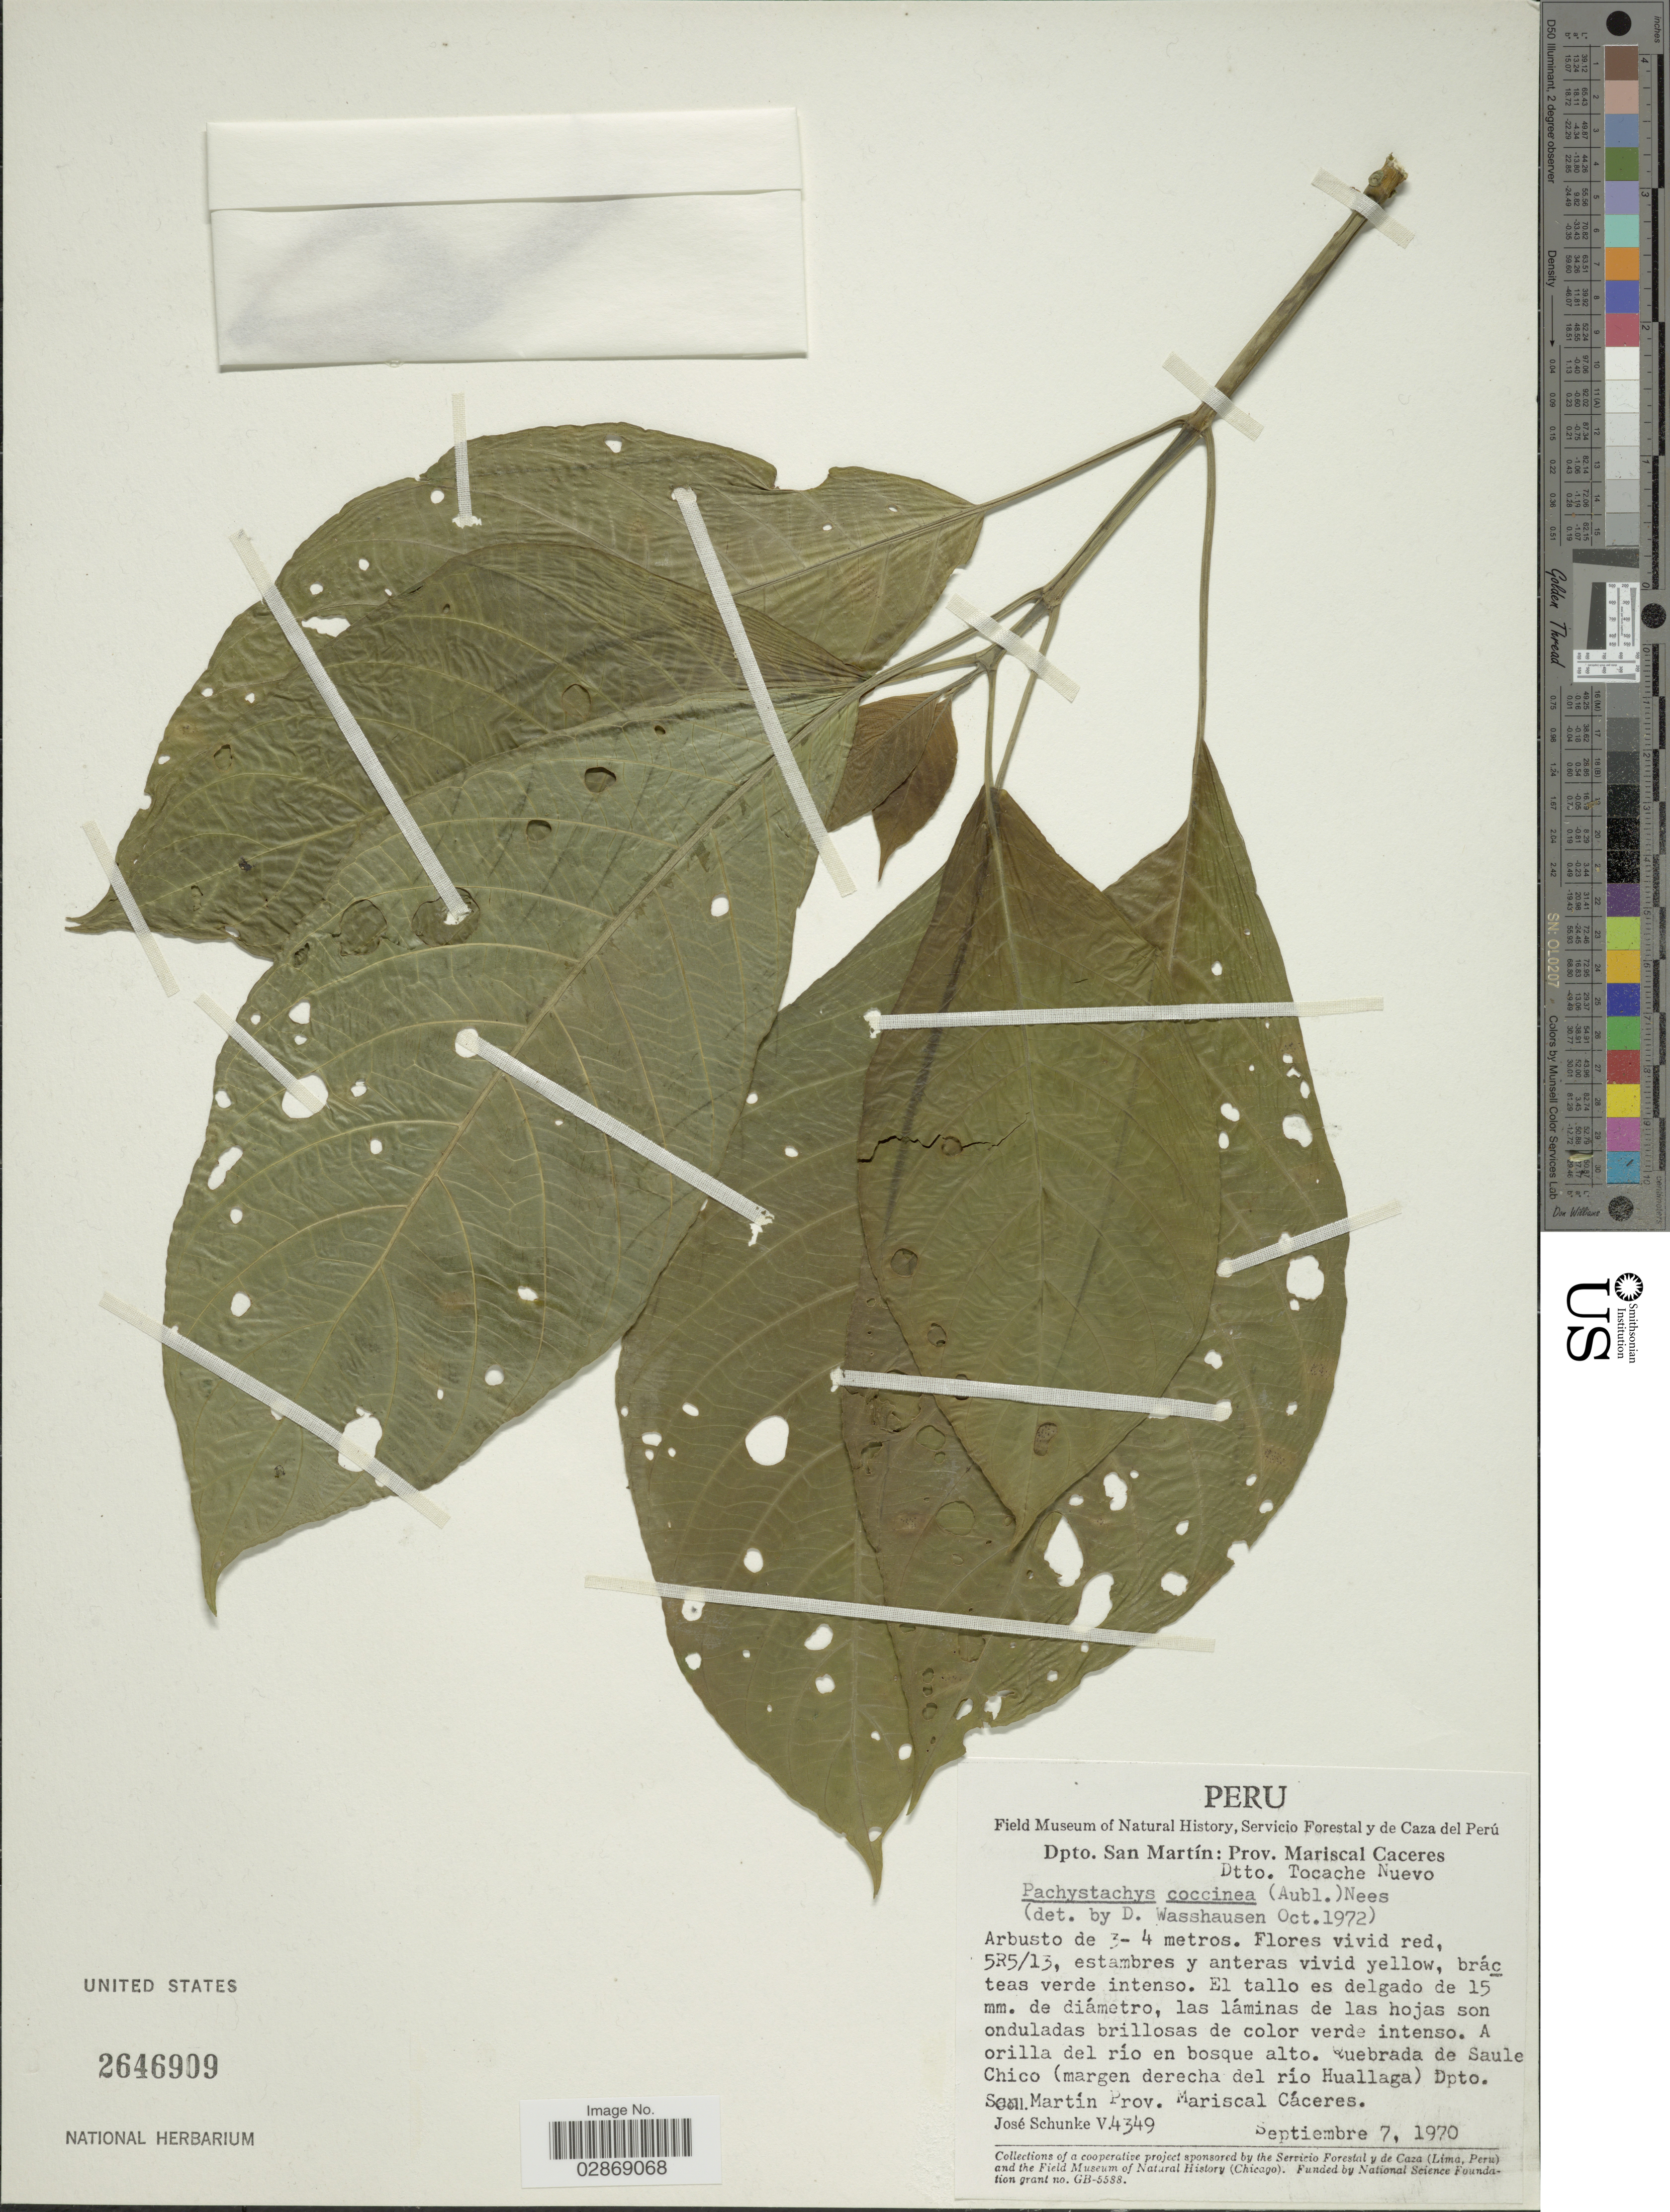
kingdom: Plantae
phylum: Tracheophyta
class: Magnoliopsida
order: Lamiales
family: Acanthaceae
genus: Pachystachys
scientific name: Pachystachys spicata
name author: (Ruiz & Pav.) Wassh.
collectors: J. Schunke Vigo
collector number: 4349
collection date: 1970-09-07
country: Peru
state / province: San Martín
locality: Dpto.: San Martín: Prov. Mariscal Caceres. Dtto. Tocache Nuevo. Quebrada de Saule Chico (margen derecha del río Huallaga).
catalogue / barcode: US 2646909